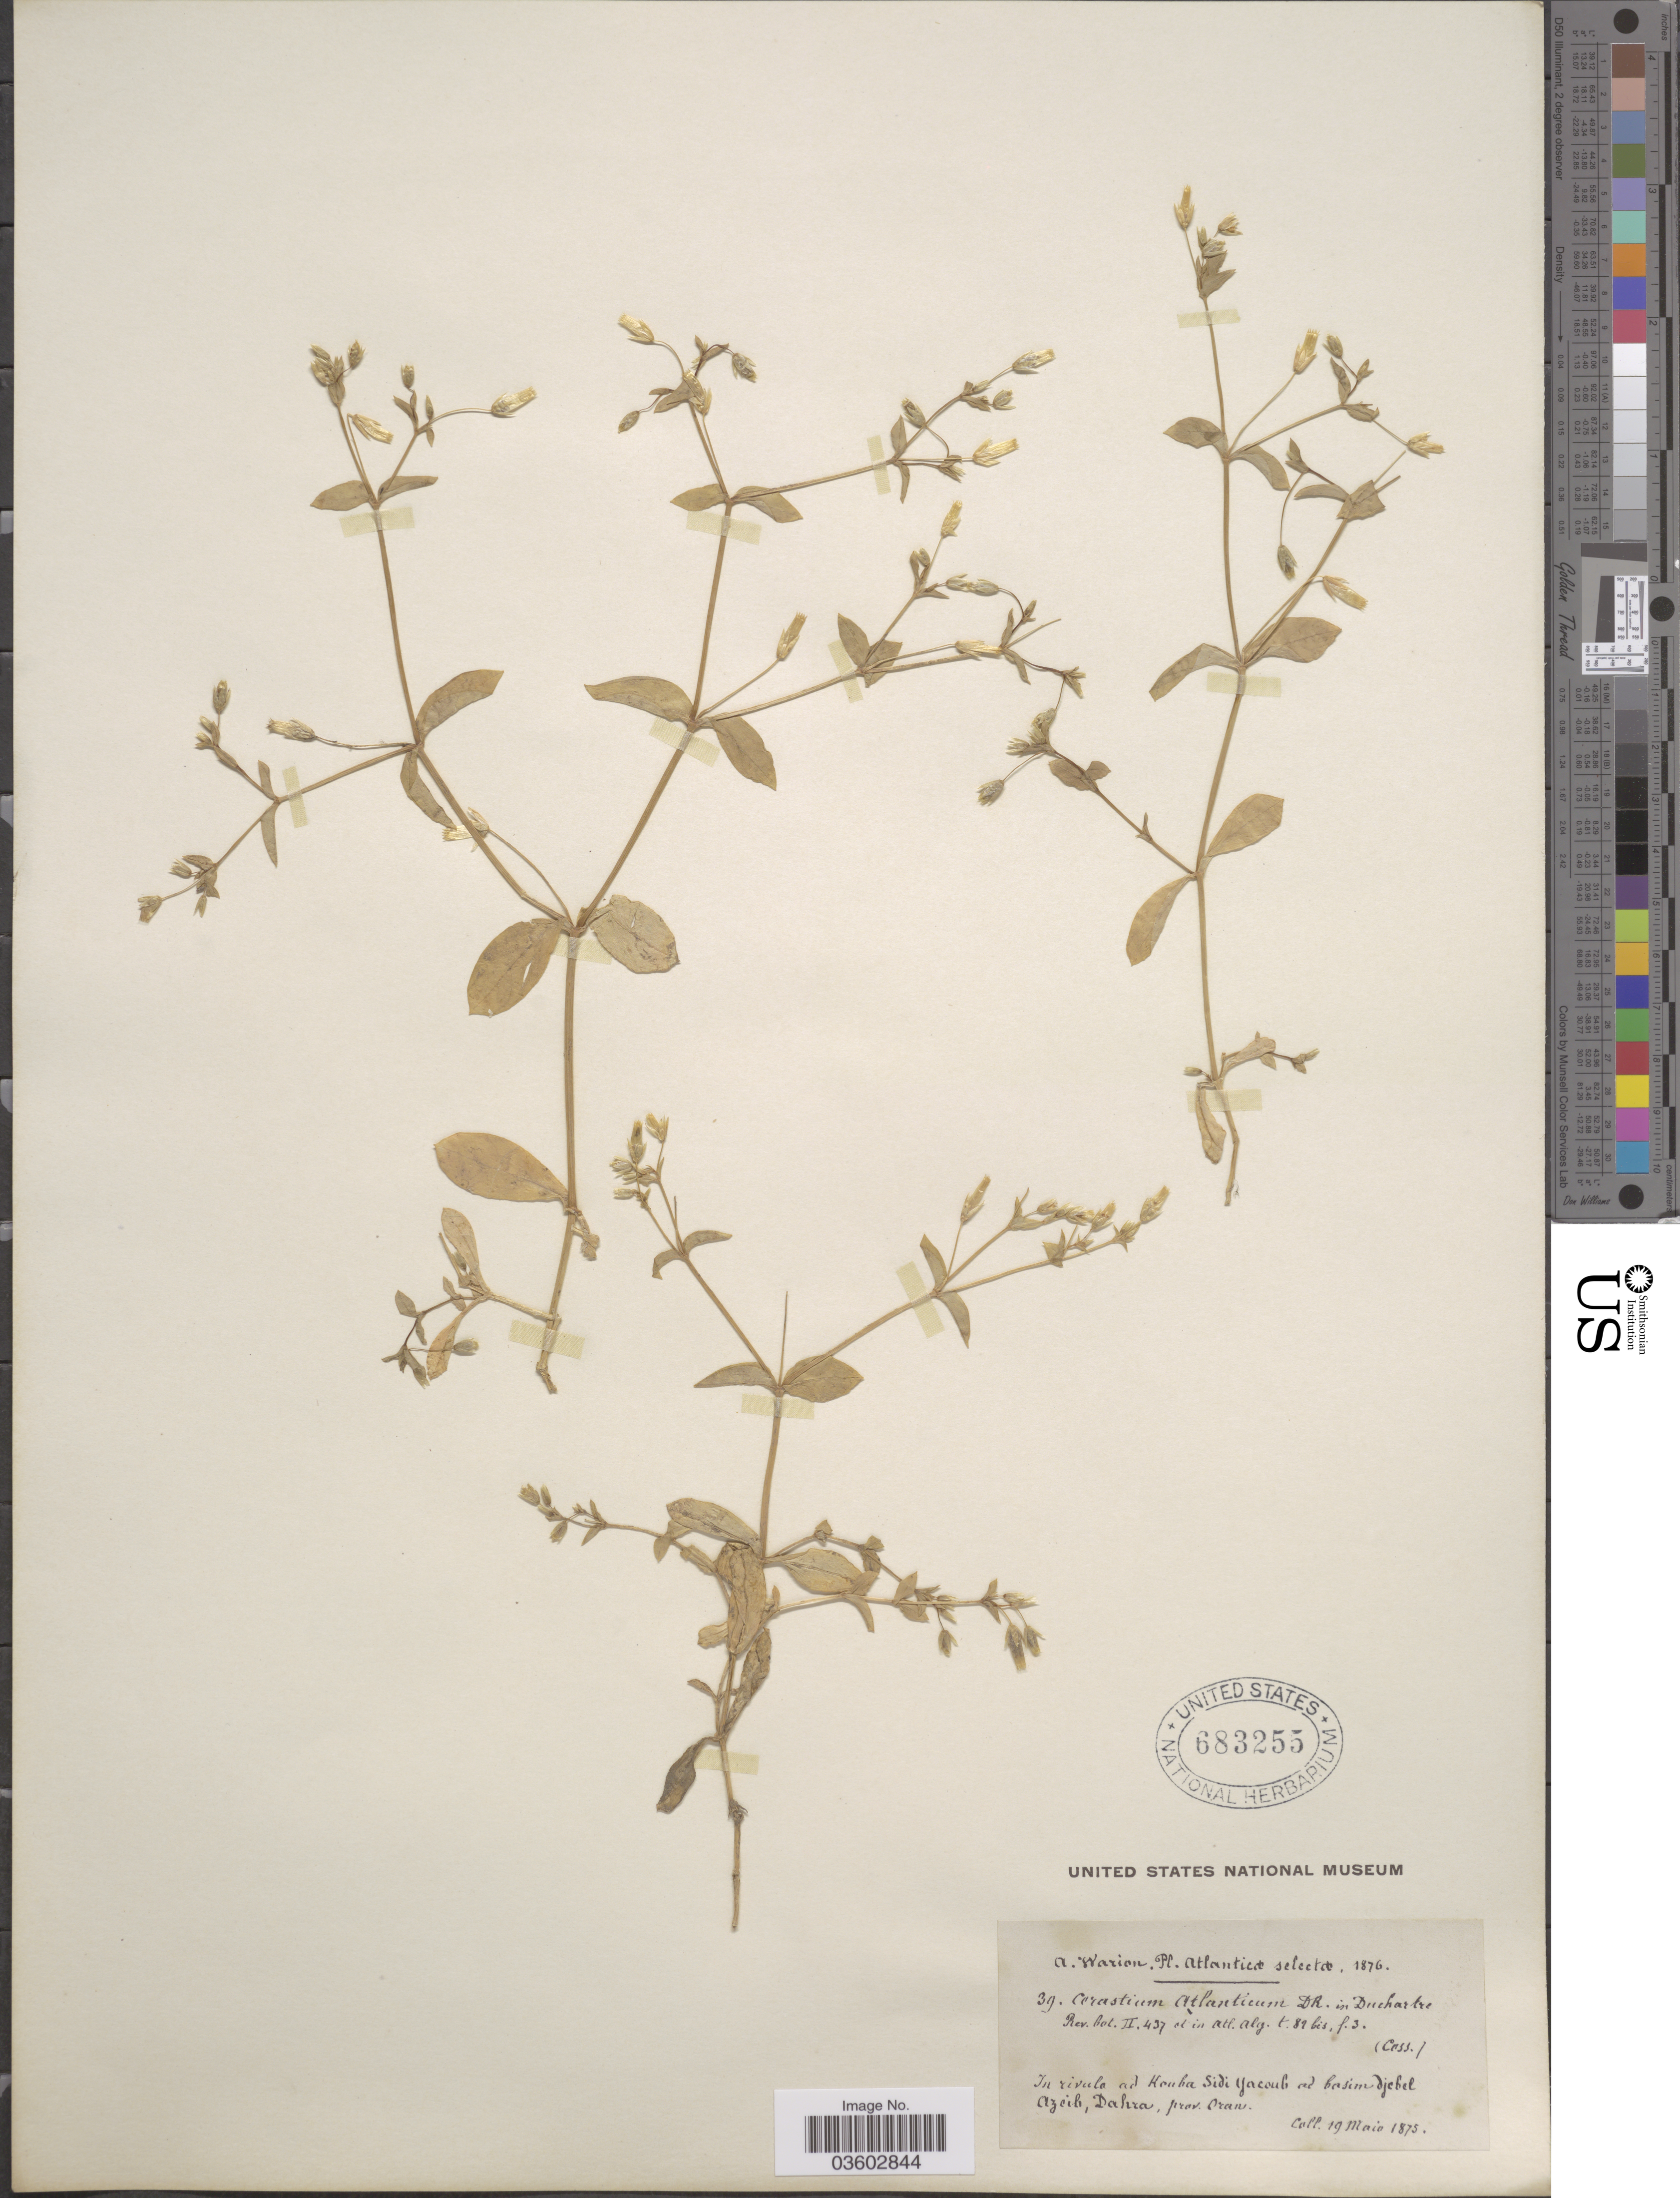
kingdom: Plantae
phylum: Tracheophyta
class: Magnoliopsida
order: Caryophyllales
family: Caryophyllaceae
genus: Cerastium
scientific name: Cerastium atlanticum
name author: Durieu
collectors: A. Warion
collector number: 39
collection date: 1875-05-19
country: Algeria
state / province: Oran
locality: In rivula ad Kouba Sidi Yacoub ad basim djebel Azeib, Dahra.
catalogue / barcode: US 683255